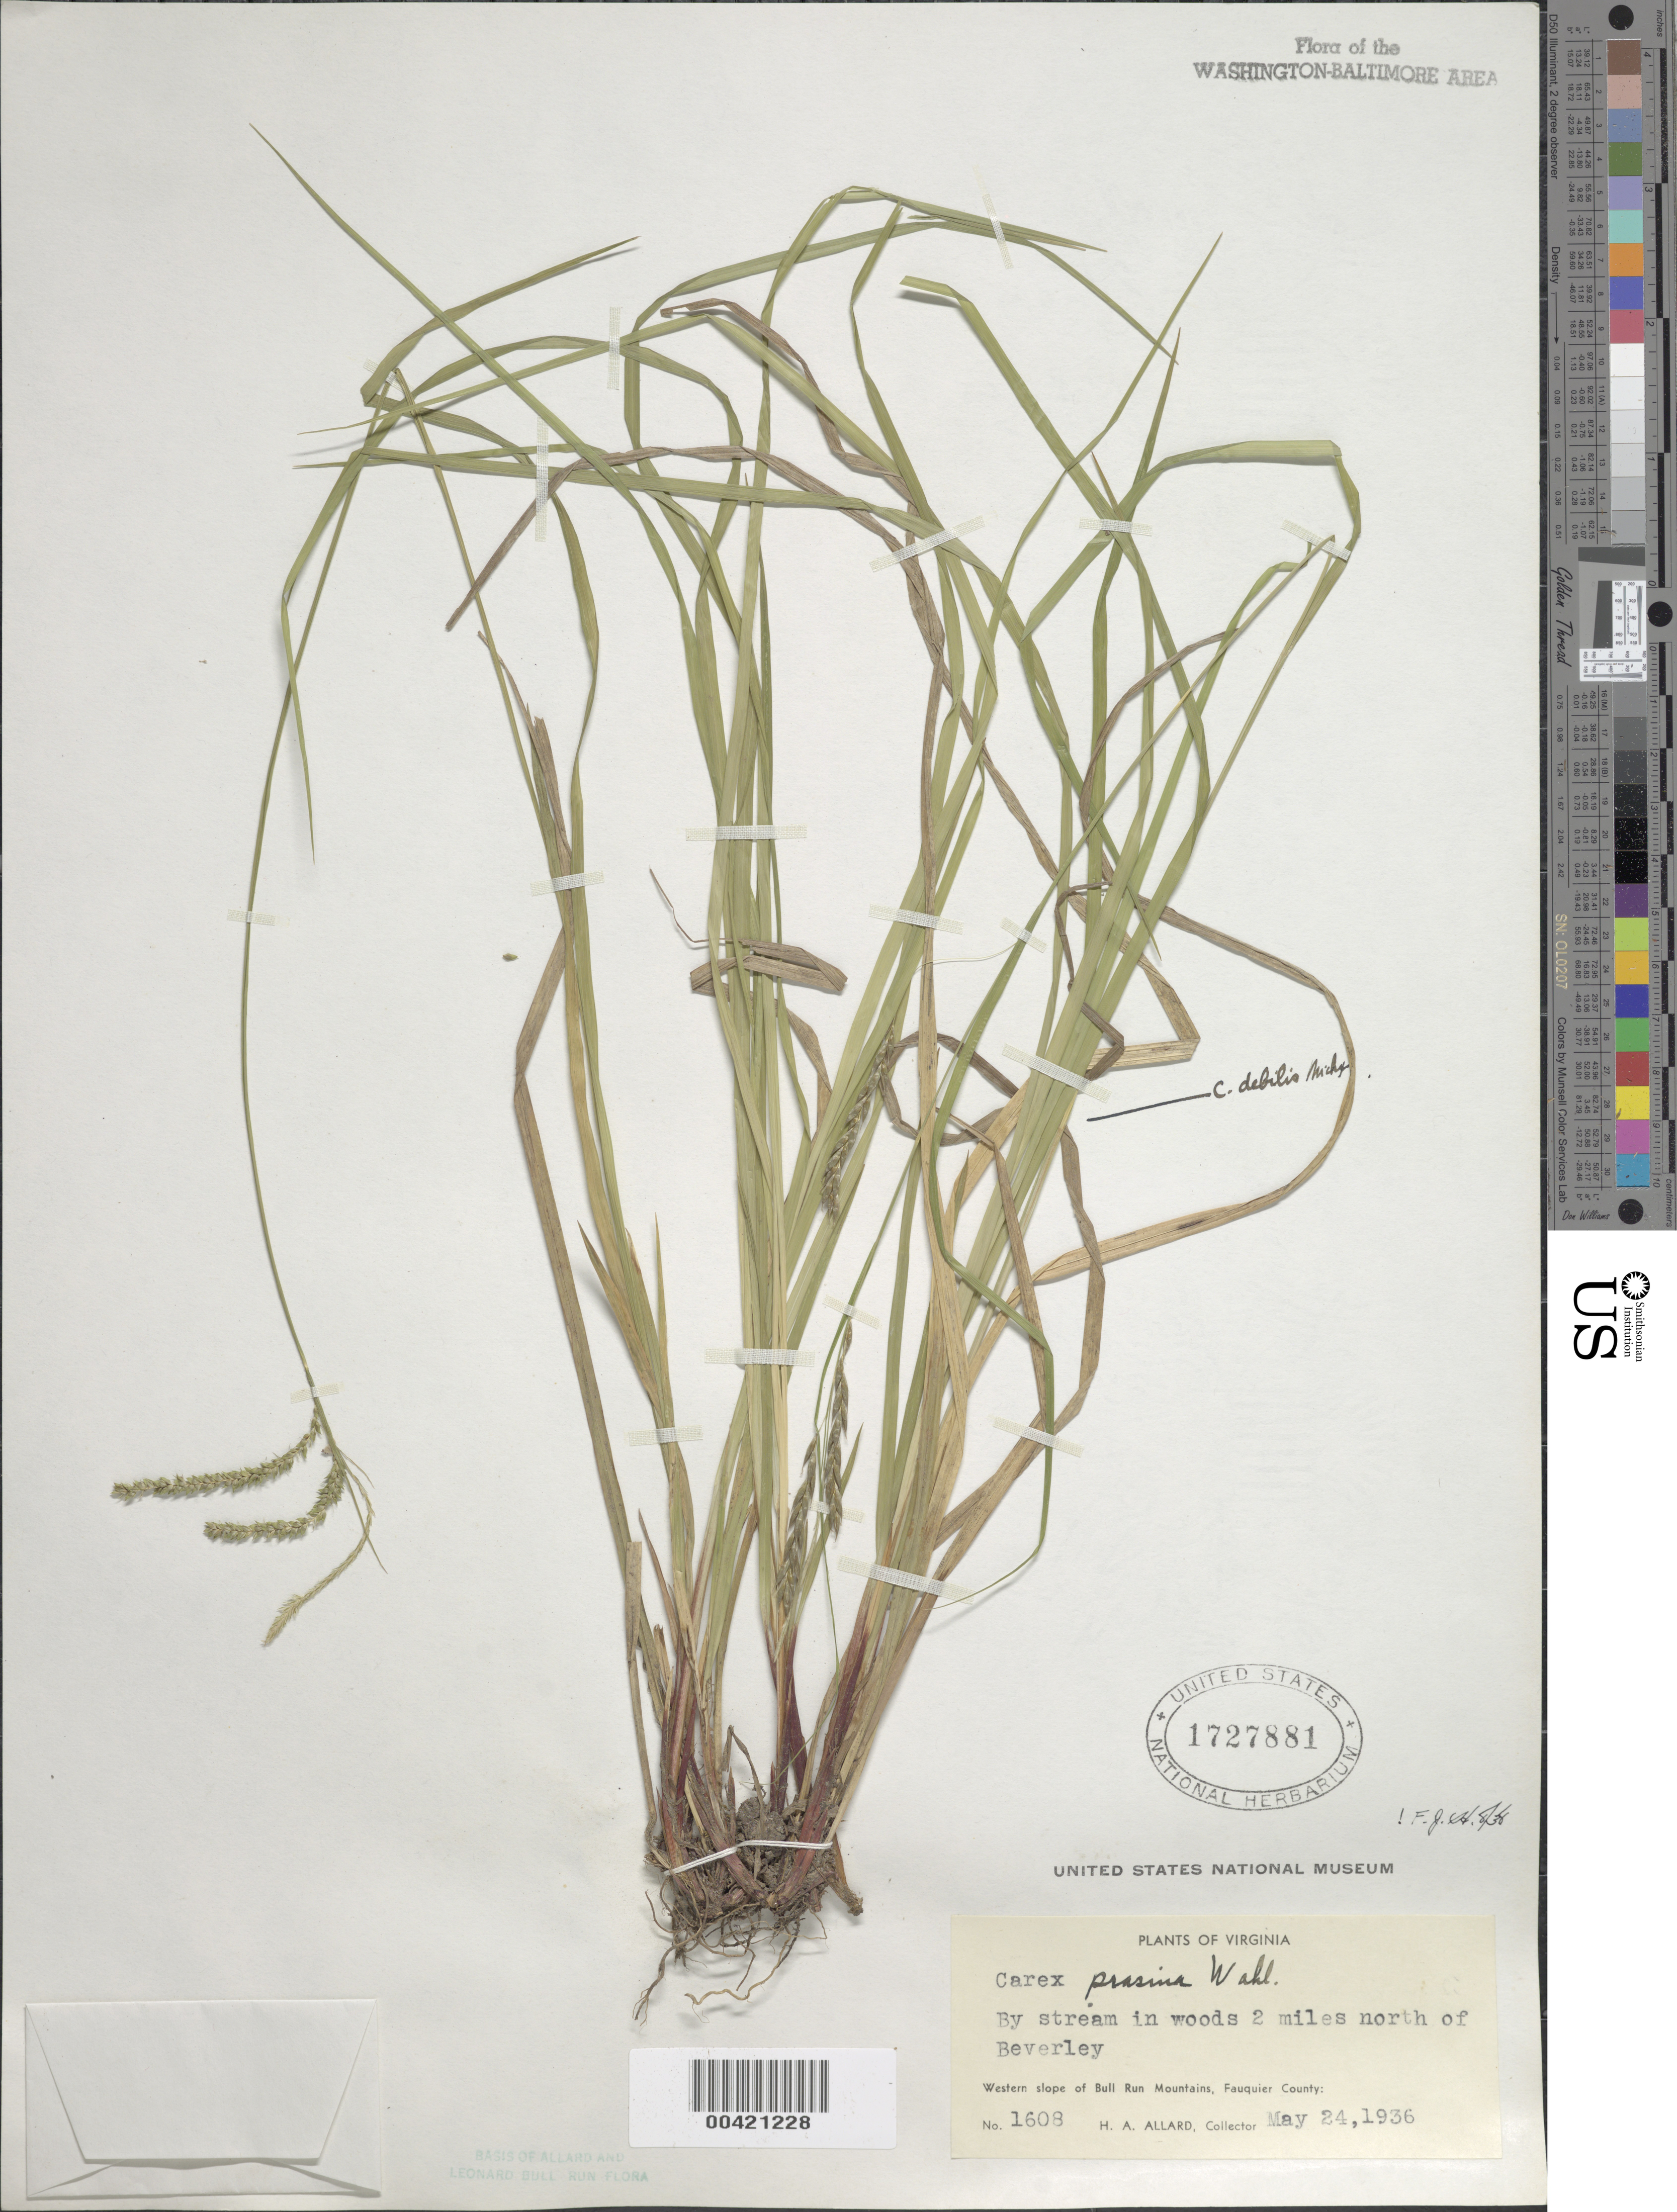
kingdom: Plantae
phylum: Tracheophyta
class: Liliopsida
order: Poales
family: Cyperaceae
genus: Carex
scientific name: Carex prasina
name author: Wahlenb.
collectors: H. A. Allard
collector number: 1608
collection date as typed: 24 May 1936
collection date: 1936-05-24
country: United States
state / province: Virginia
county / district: Fauquier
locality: North of Beverley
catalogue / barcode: US 1727881